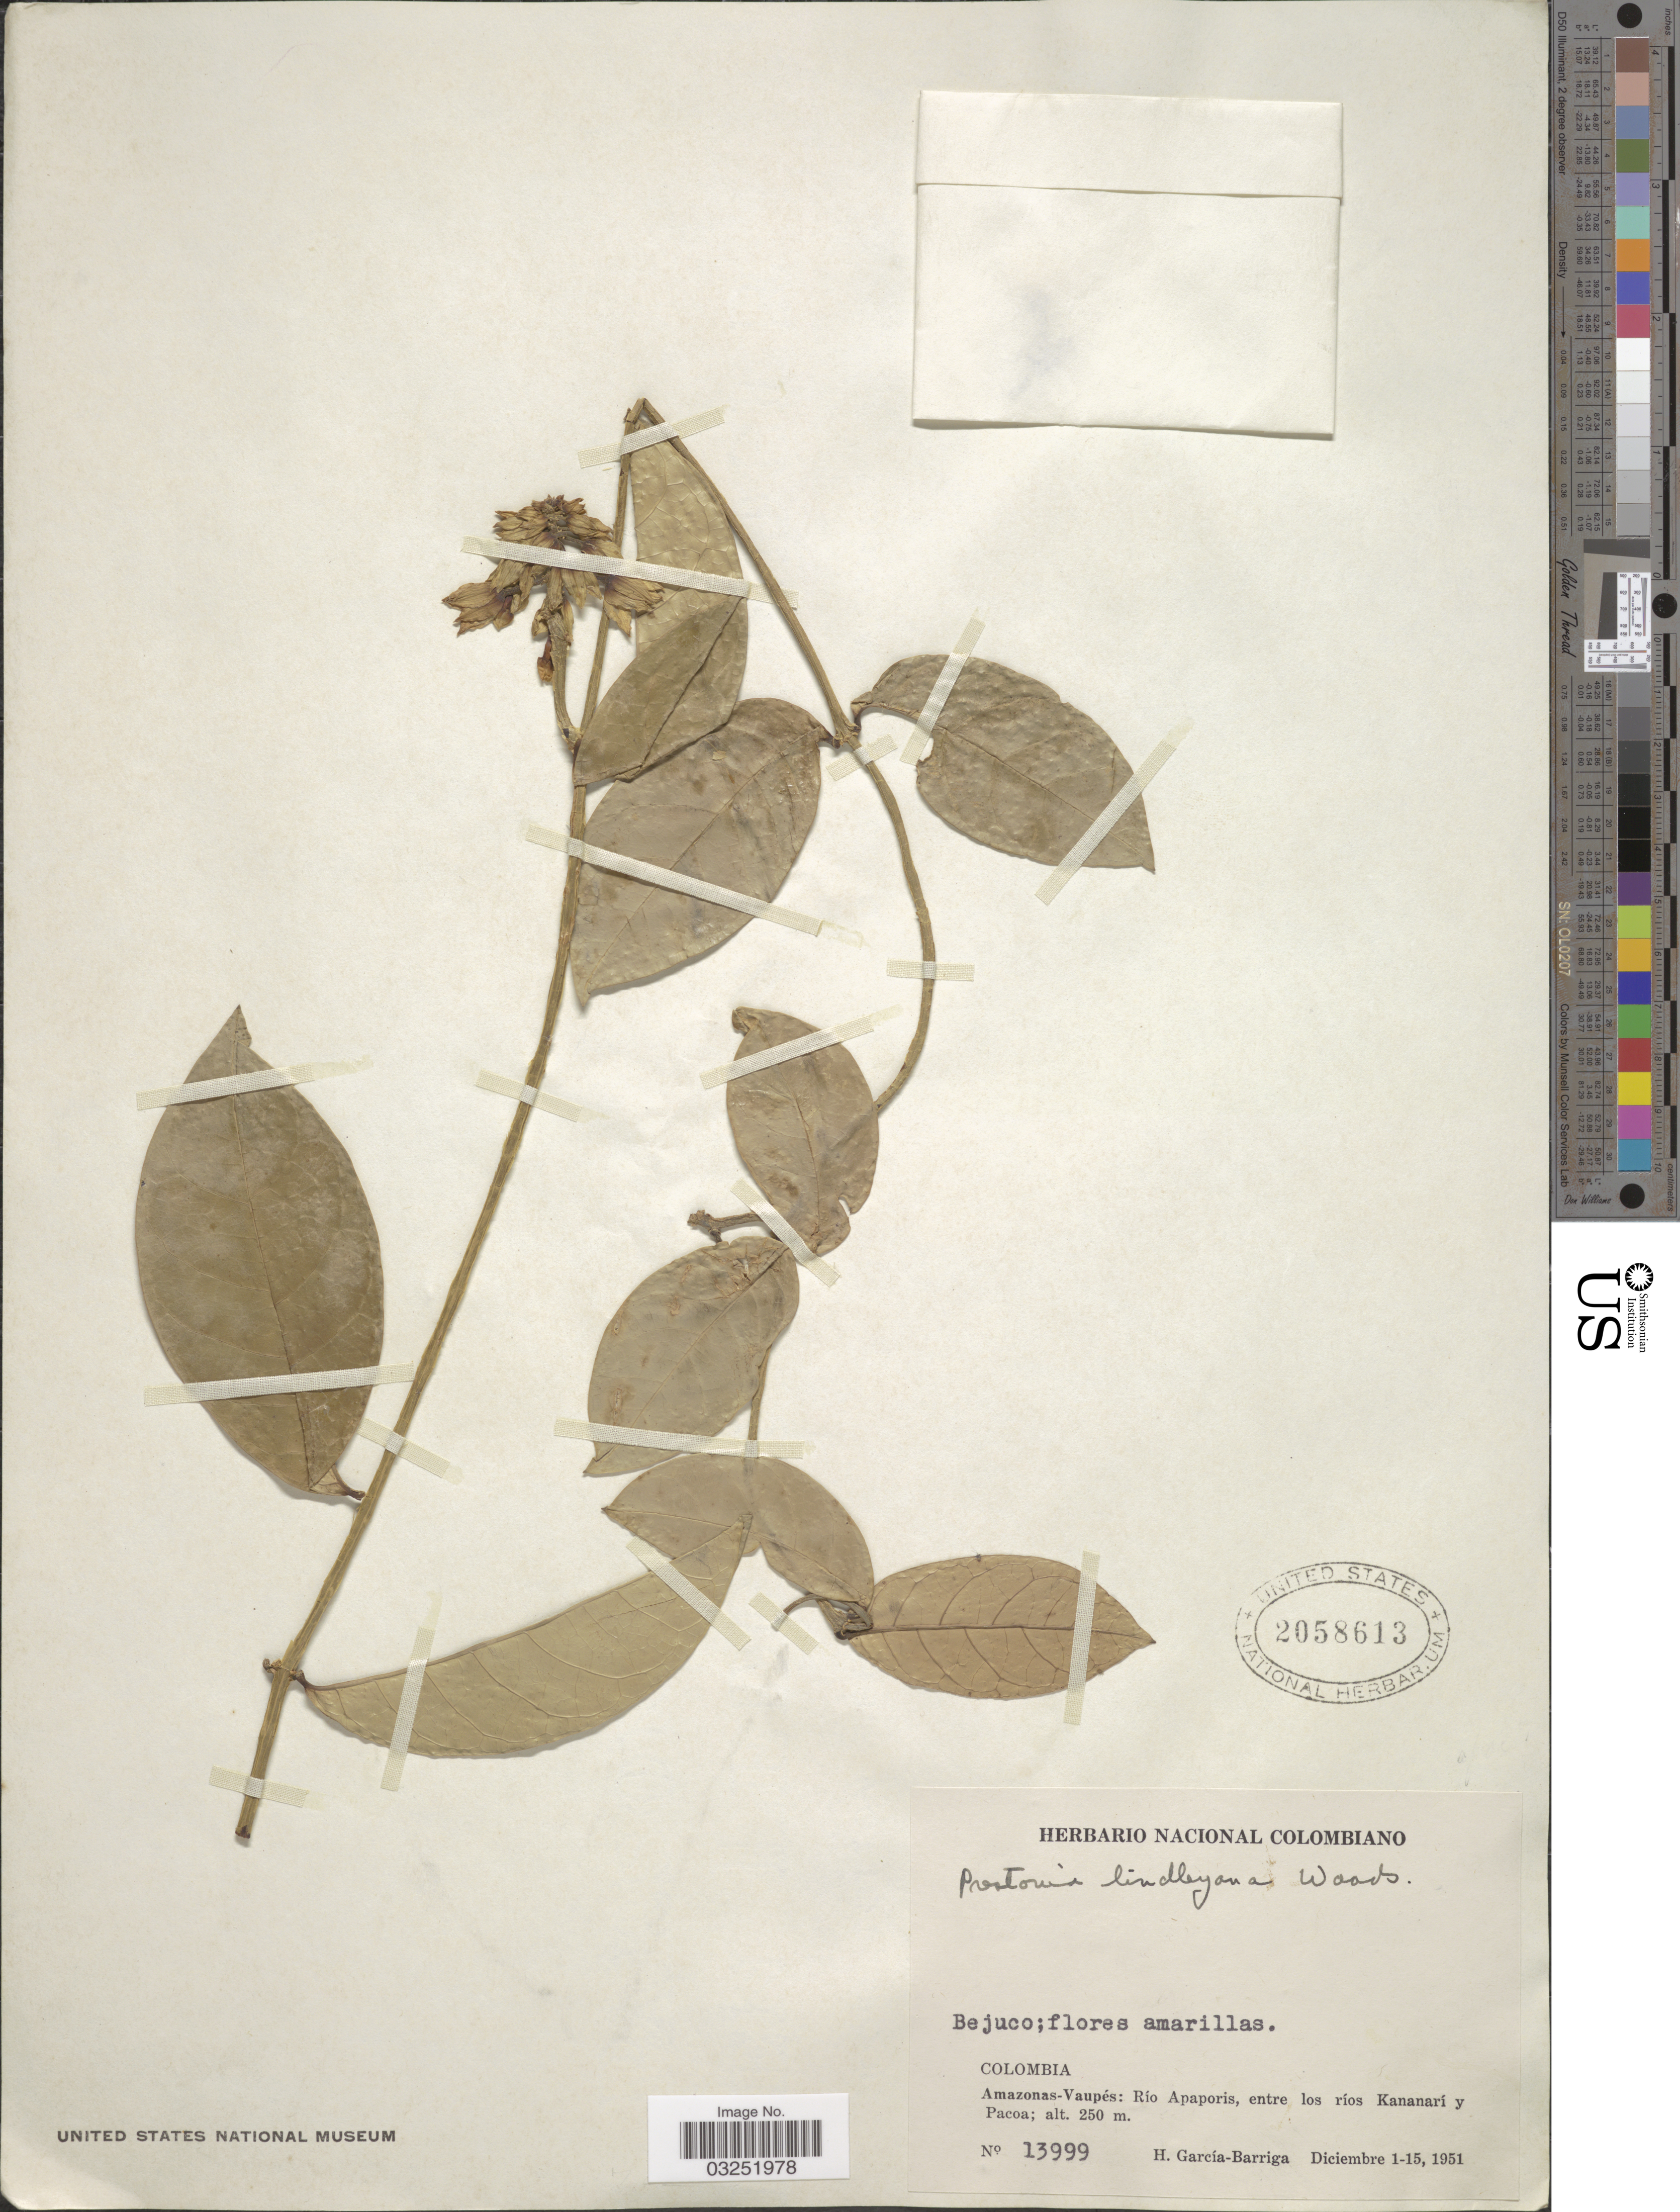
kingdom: Plantae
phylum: Tracheophyta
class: Magnoliopsida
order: Gentianales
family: Apocynaceae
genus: Prestonia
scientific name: Prestonia lindleyana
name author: Woodson ex Gleason & A.C. Sm.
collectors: H. García Barriga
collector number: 13999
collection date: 1951-12-01/1951-12-15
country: Colombia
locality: Amazonas - Vaupés, Río Apaporis, entre los ríos Kananarí y Pacoa.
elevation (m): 250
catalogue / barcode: US 2058613